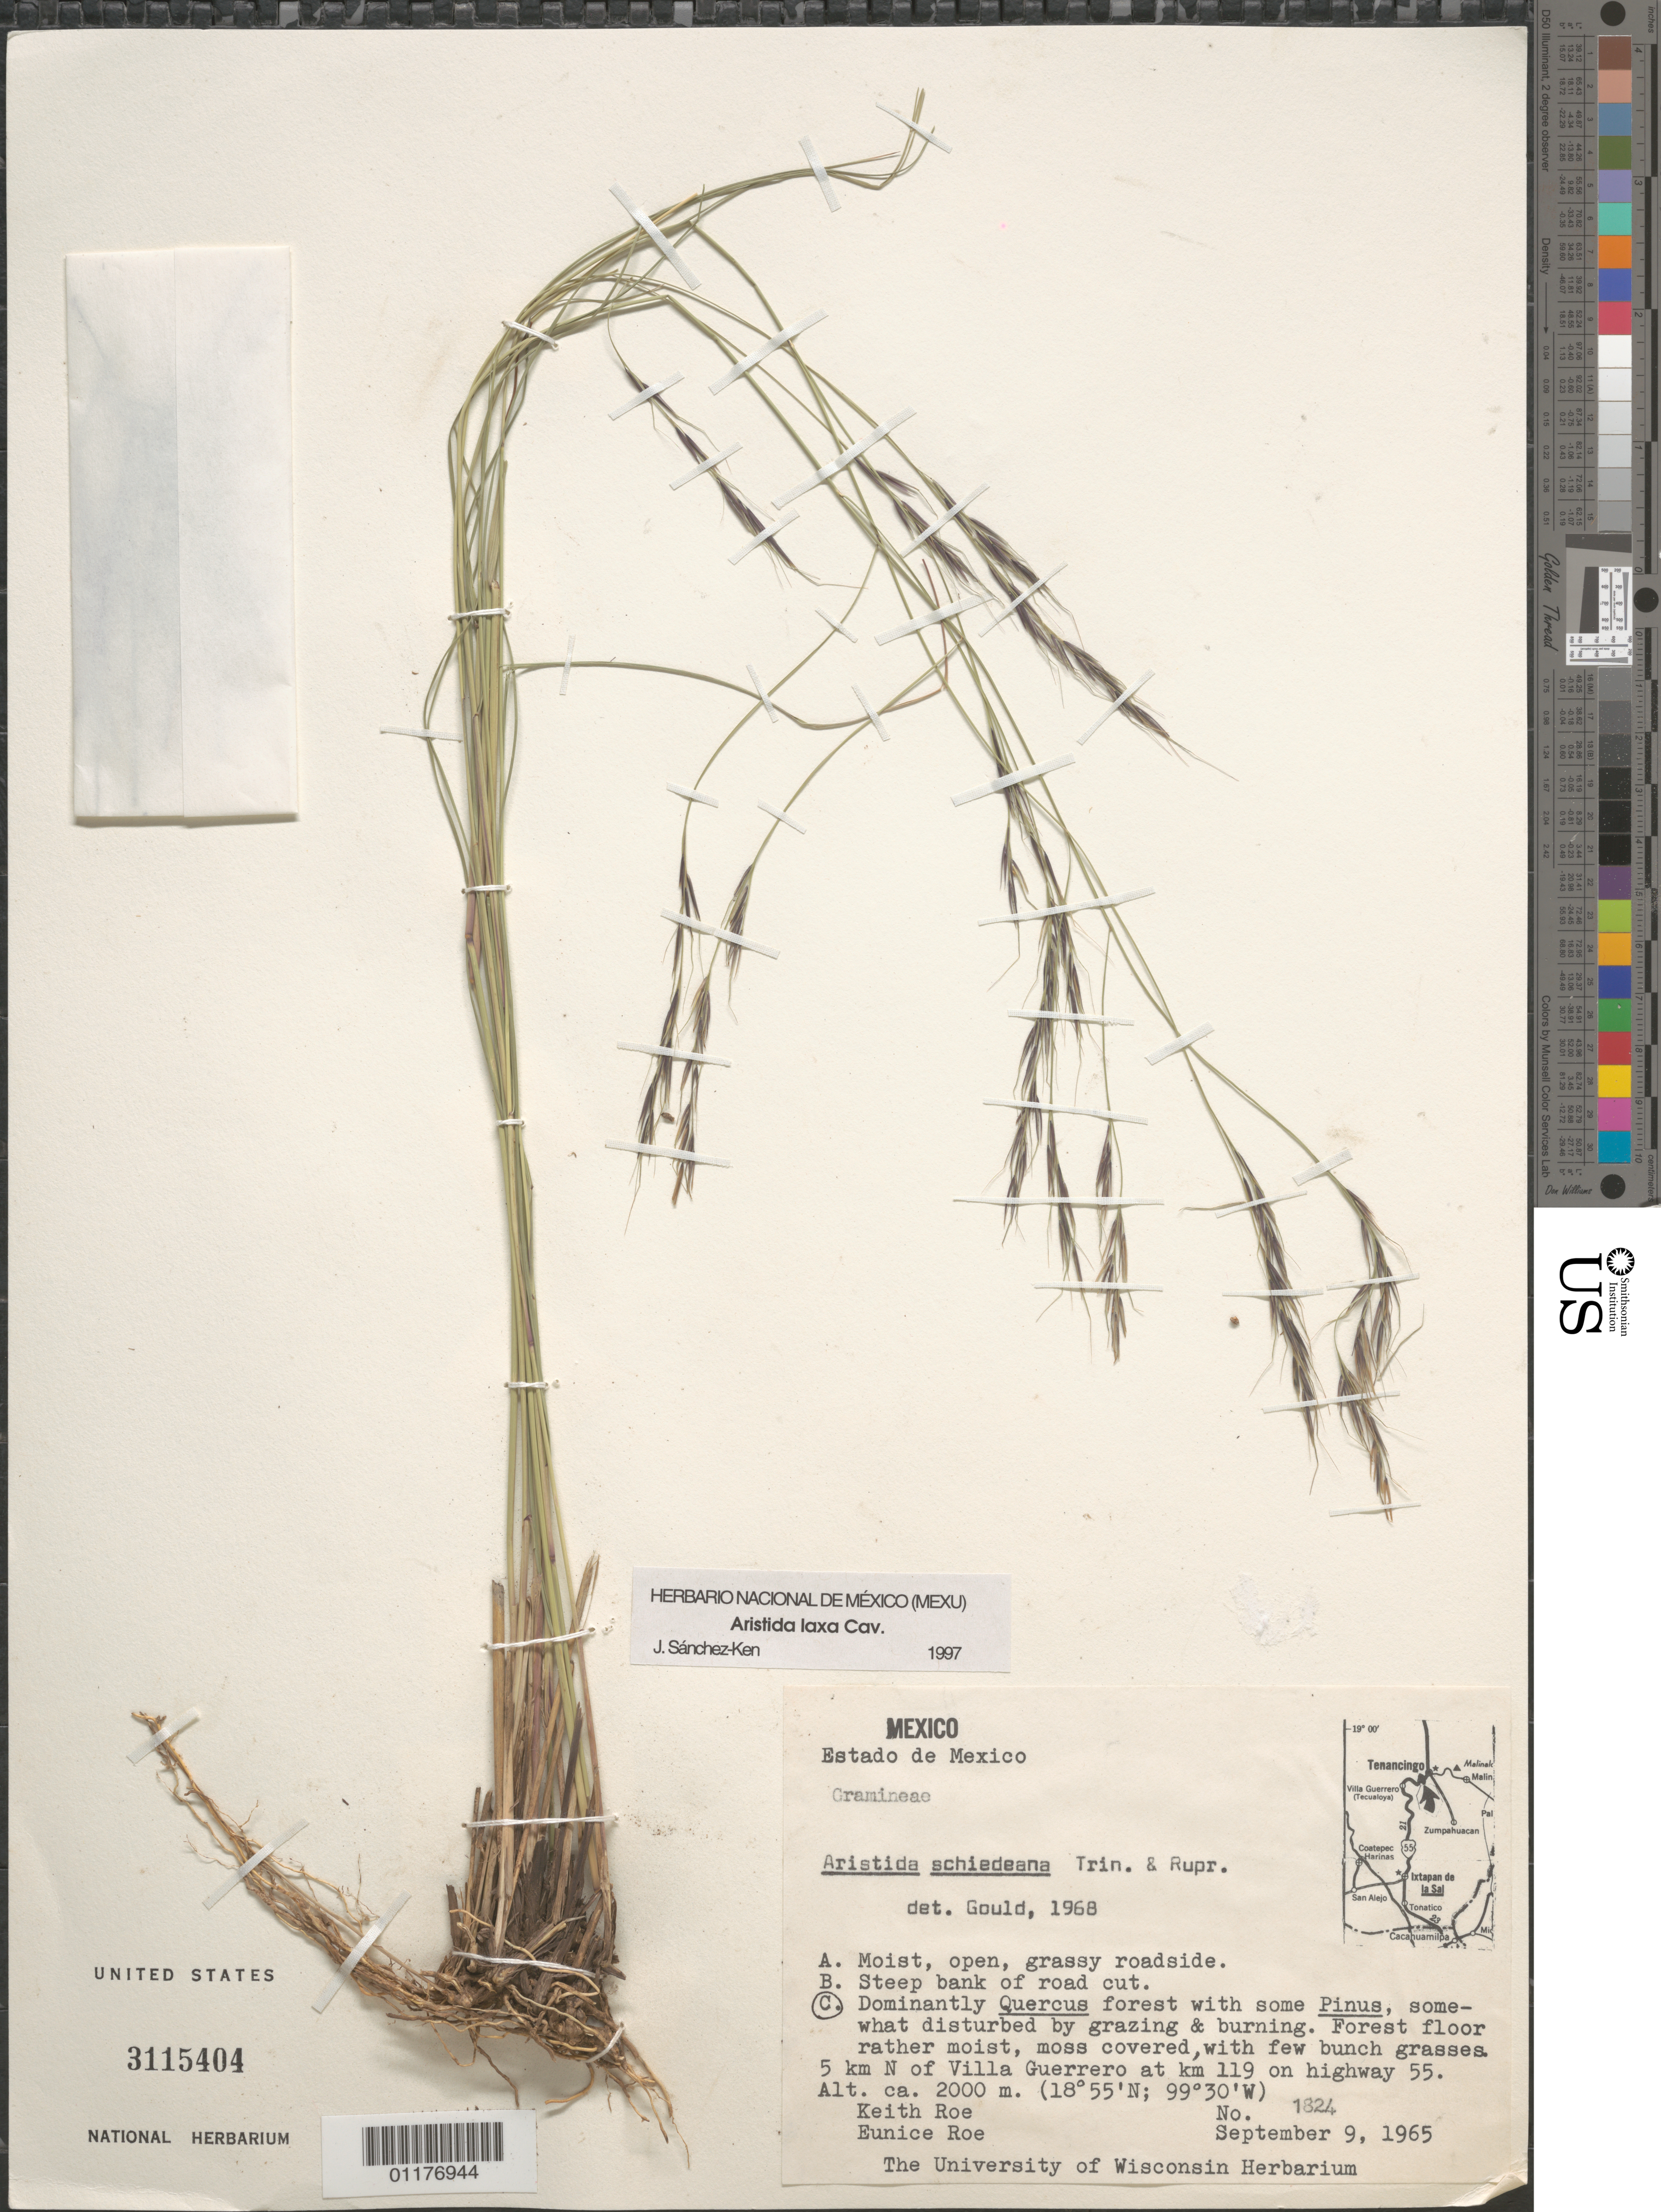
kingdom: Plantae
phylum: Tracheophyta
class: Liliopsida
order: Poales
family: Poaceae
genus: Aristida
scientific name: Aristida laxa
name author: Cav.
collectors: K. E. Roe & E. Roe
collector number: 1824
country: Mexico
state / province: México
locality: N of Villa Guerrero on highway 55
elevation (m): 2000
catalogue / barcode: US 3115404